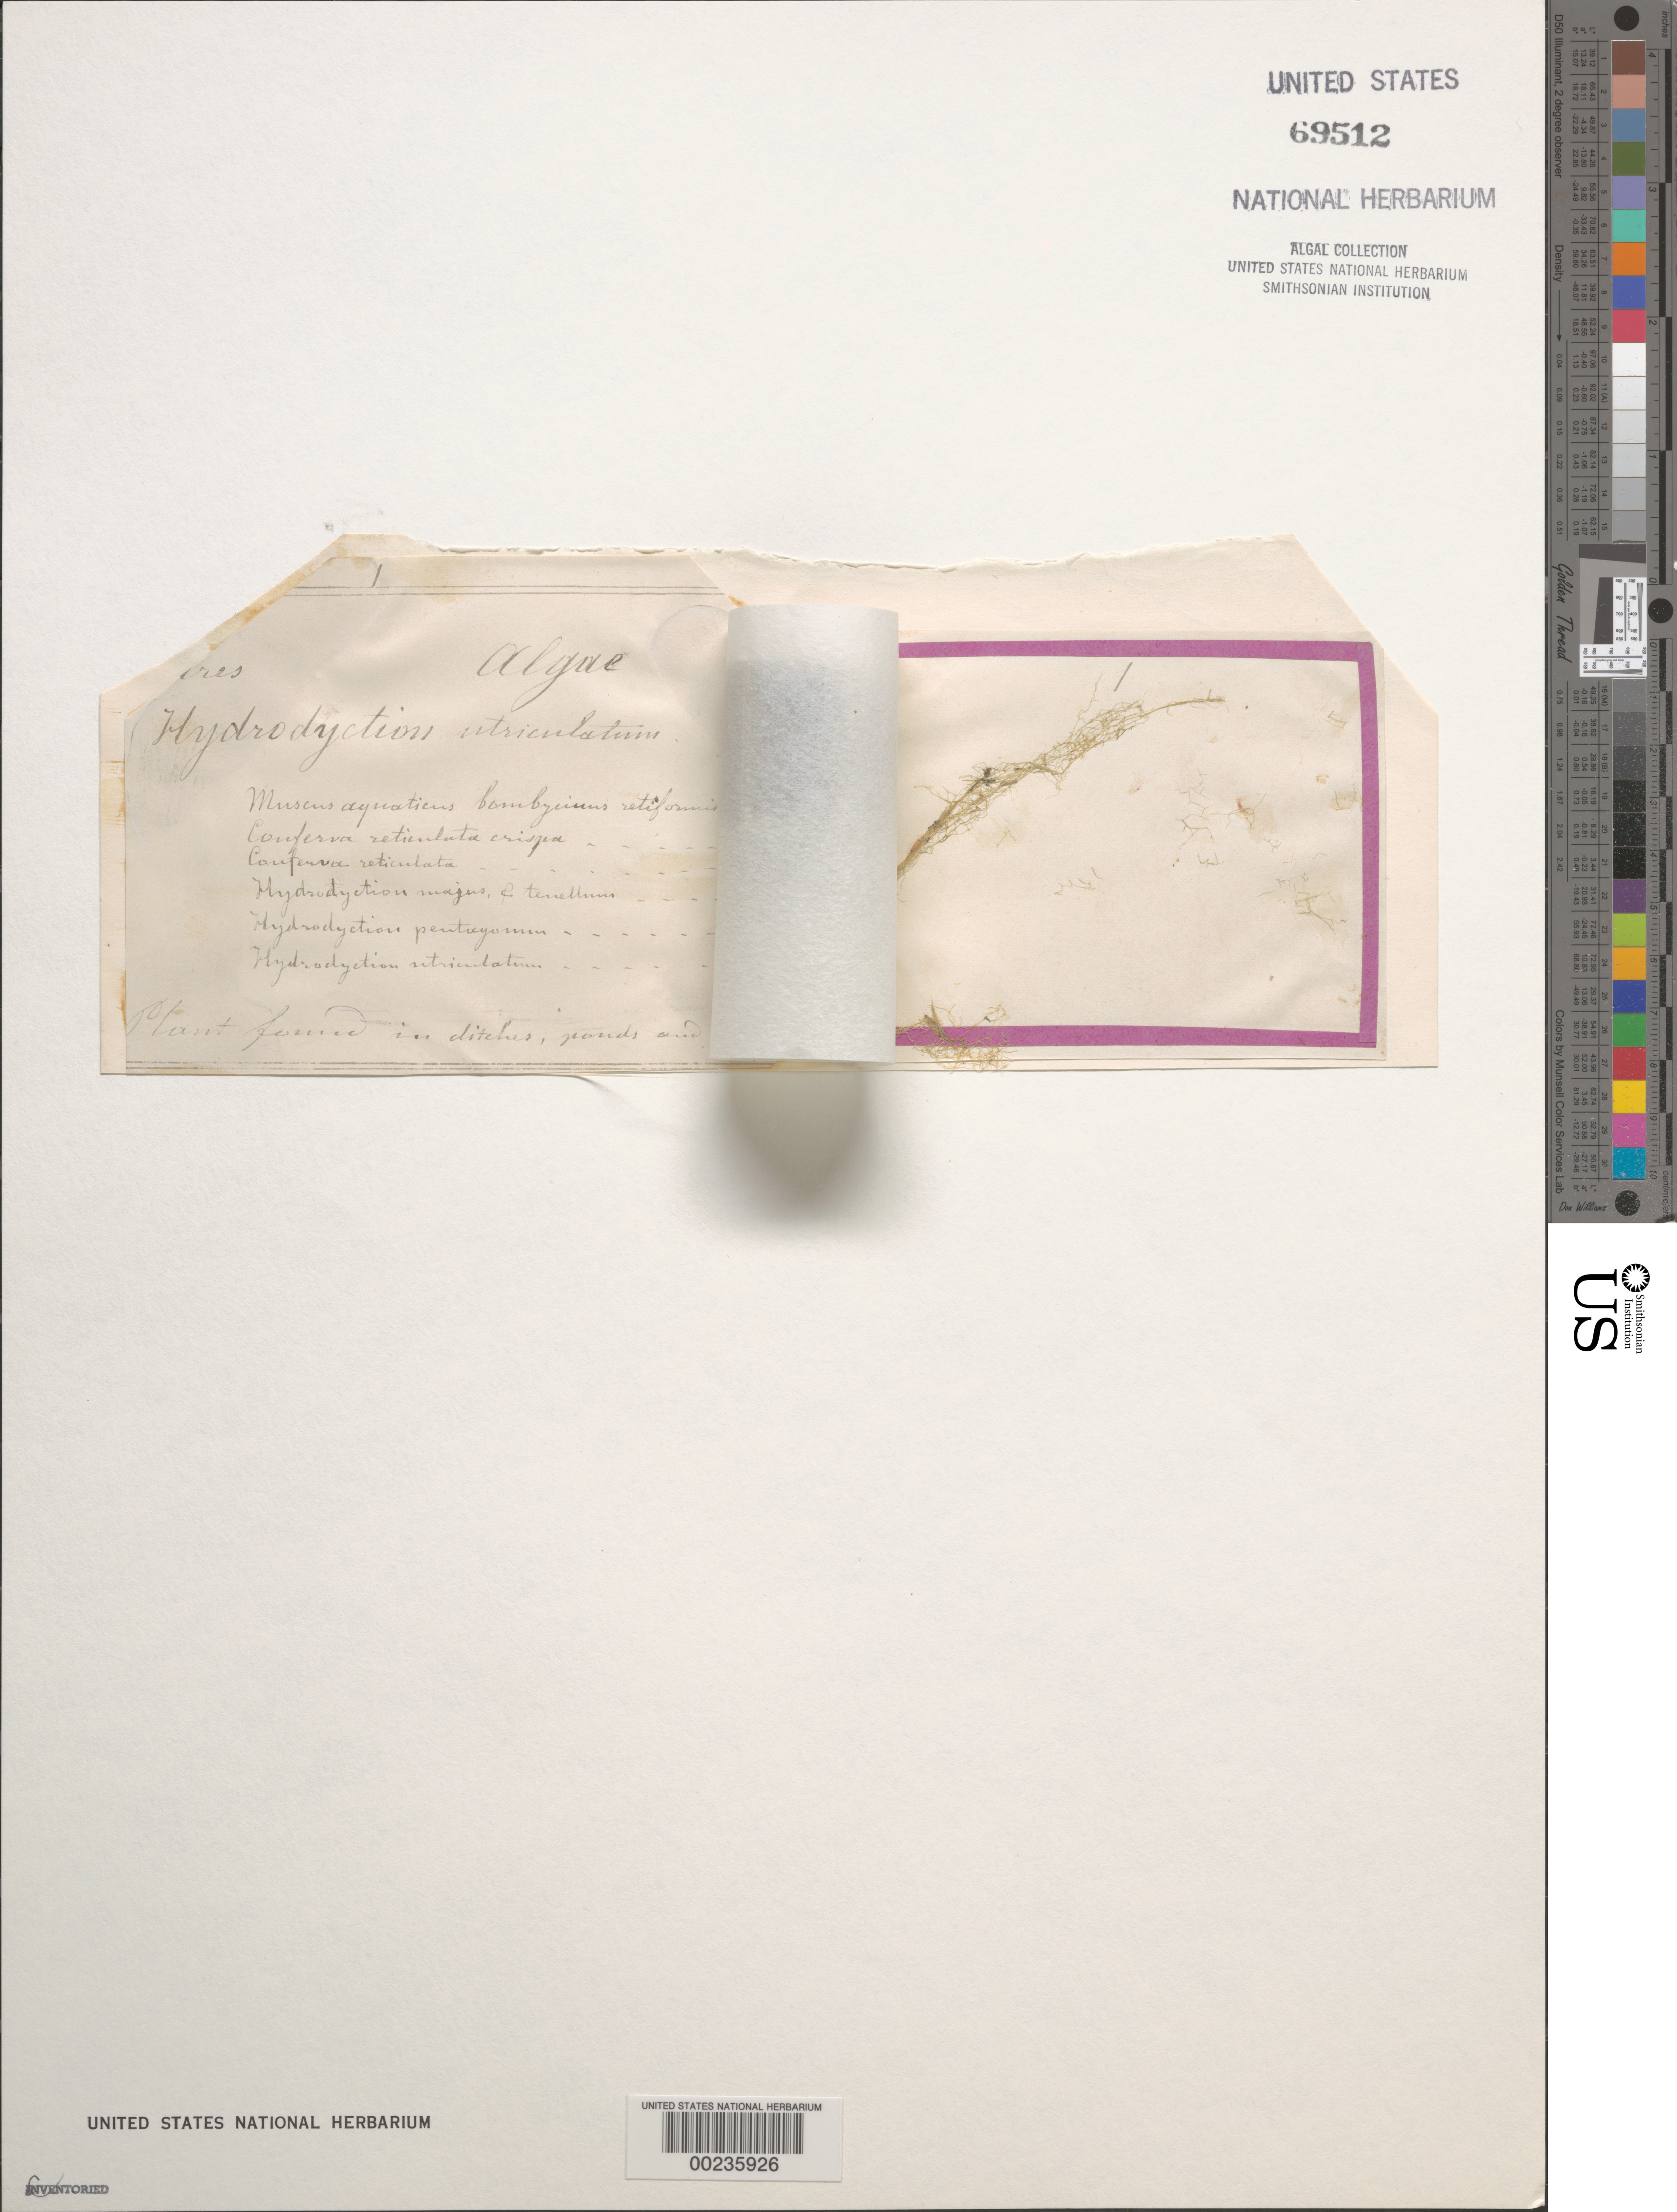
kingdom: Plantae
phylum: Chlorophyta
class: Chlorophyceae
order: Sphaeropleales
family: Hydrodictyaceae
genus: Hydrodictyon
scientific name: Hydrodictyon reticulatum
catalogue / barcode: US 69512